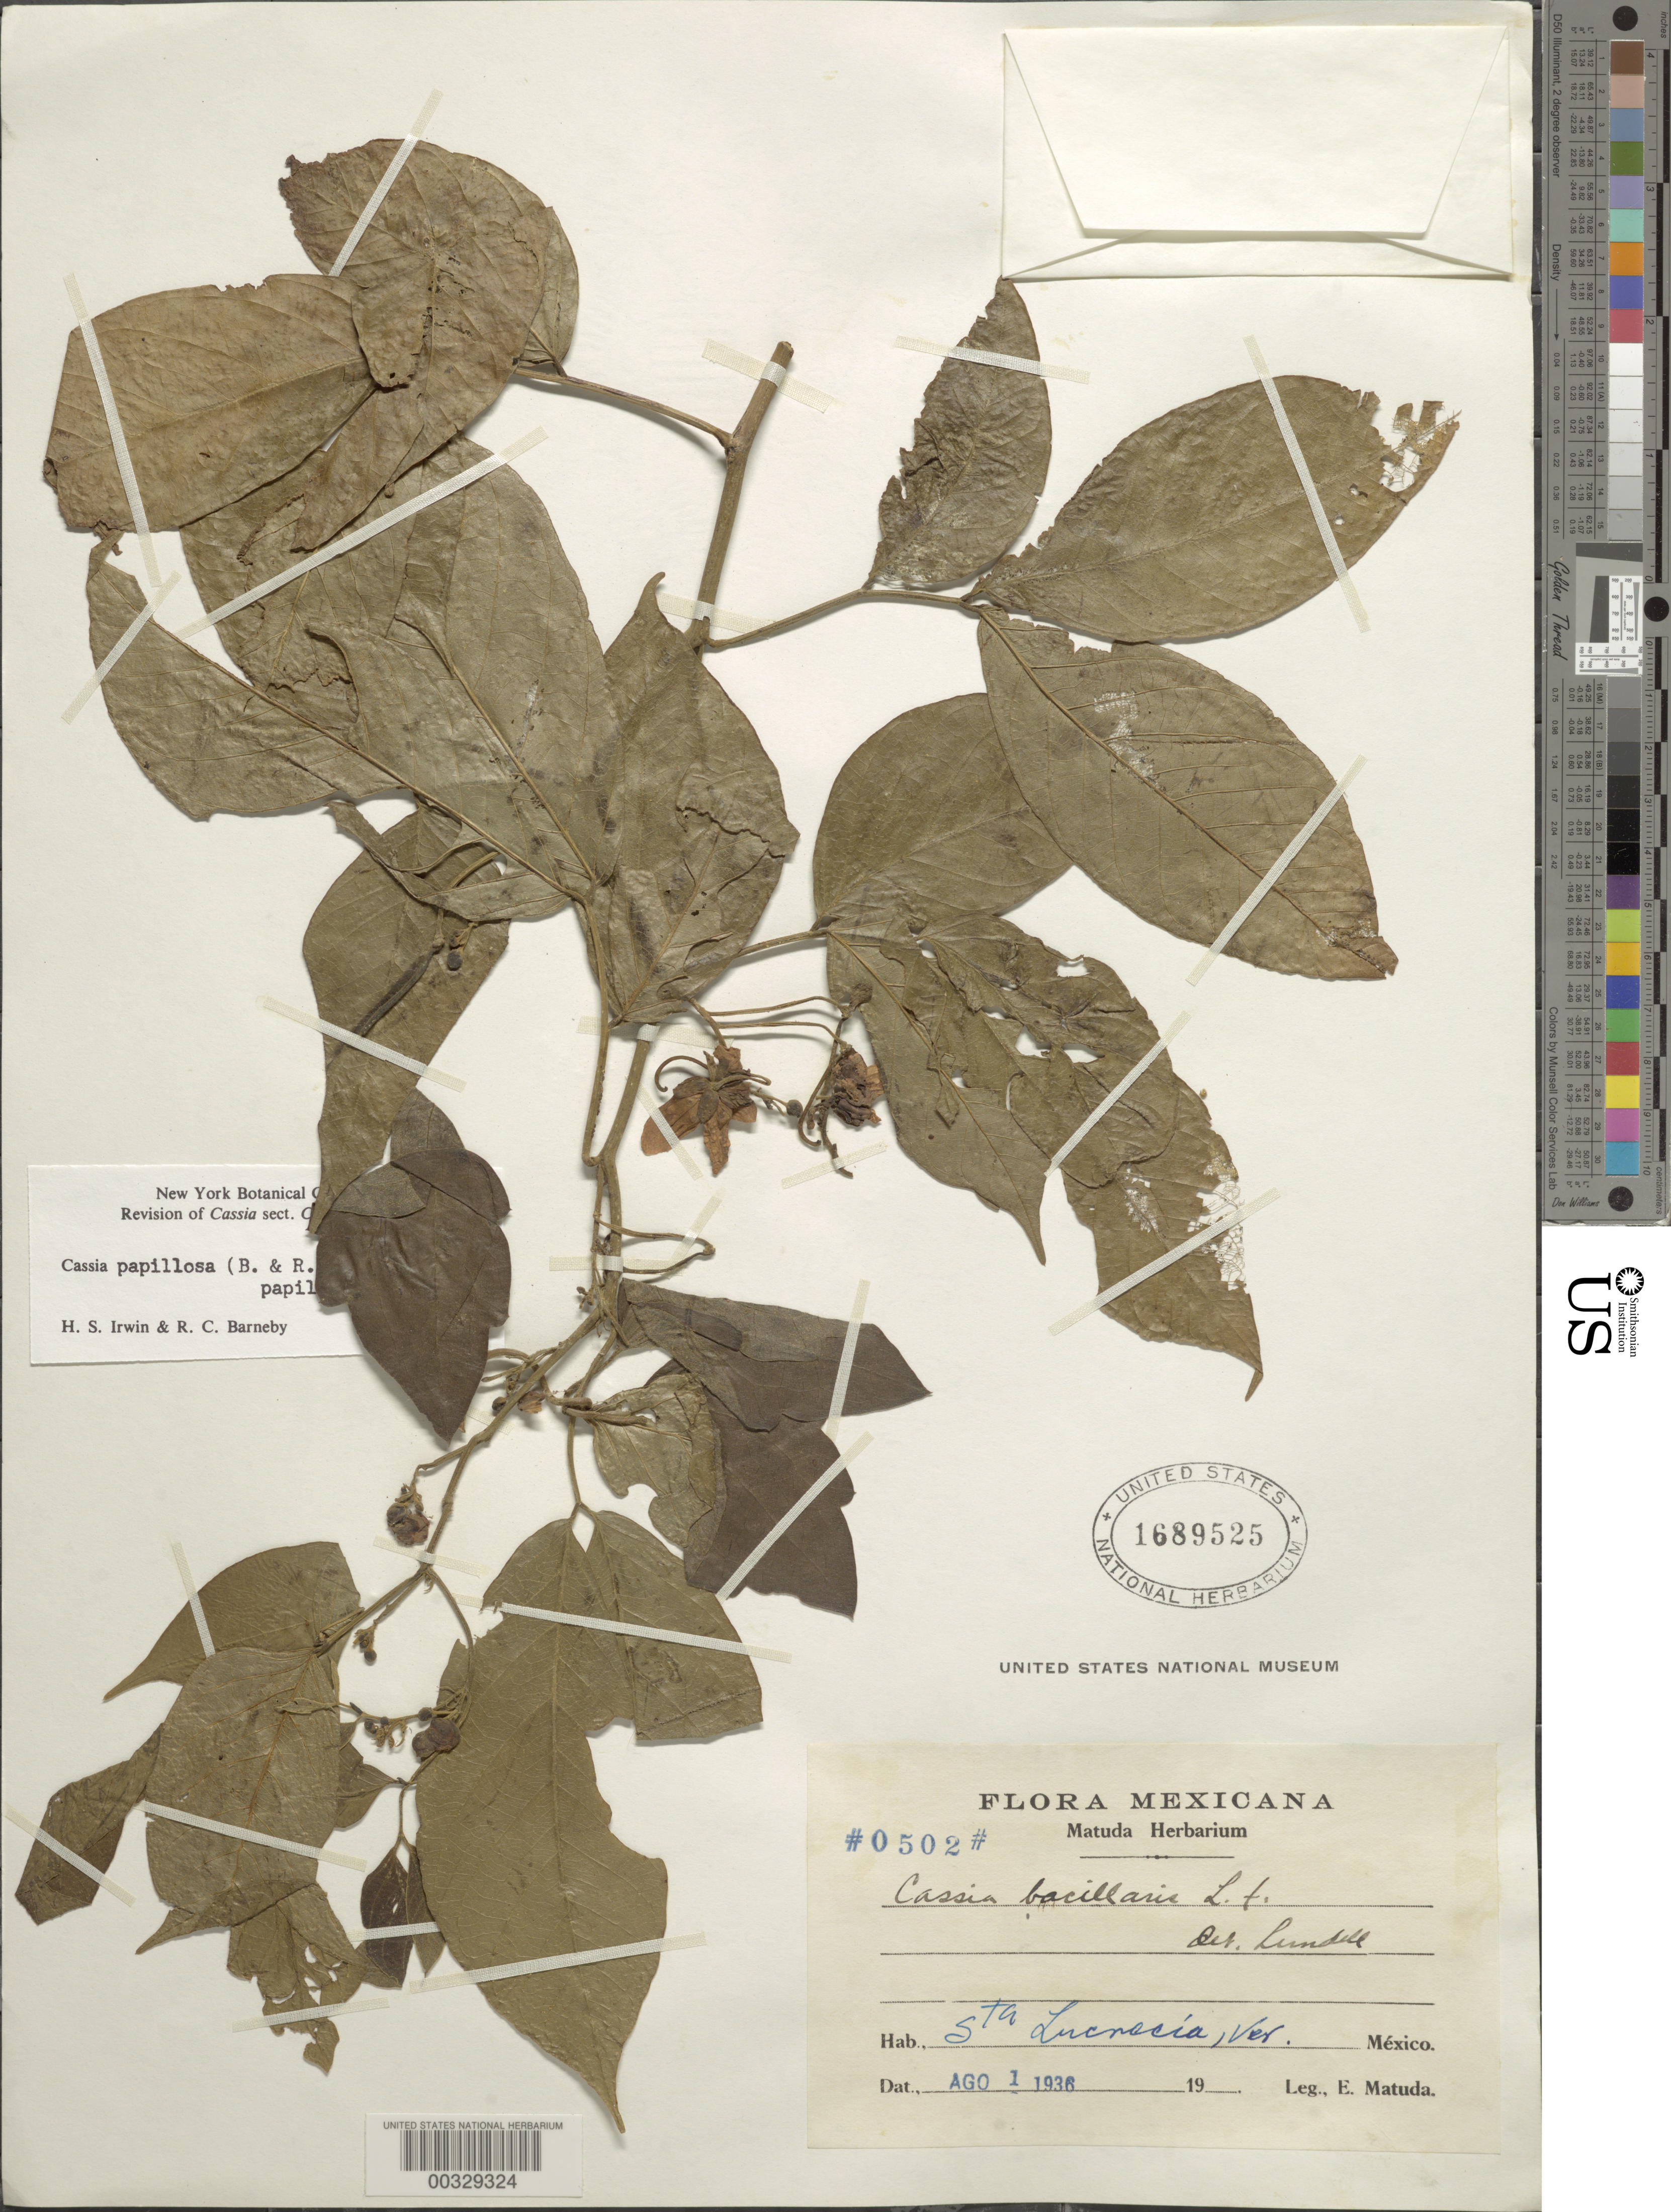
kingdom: Plantae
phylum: Tracheophyta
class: Magnoliopsida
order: Fabales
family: Fabaceae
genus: Senna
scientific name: Senna papillosa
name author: (Britton & Rose) H.S. Irwin & Barneby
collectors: E. Matuda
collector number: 0502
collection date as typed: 01 Aug 1936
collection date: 1936-08-01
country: Mexico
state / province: Veracruz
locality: Sta. lucnecia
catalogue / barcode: US 1689525